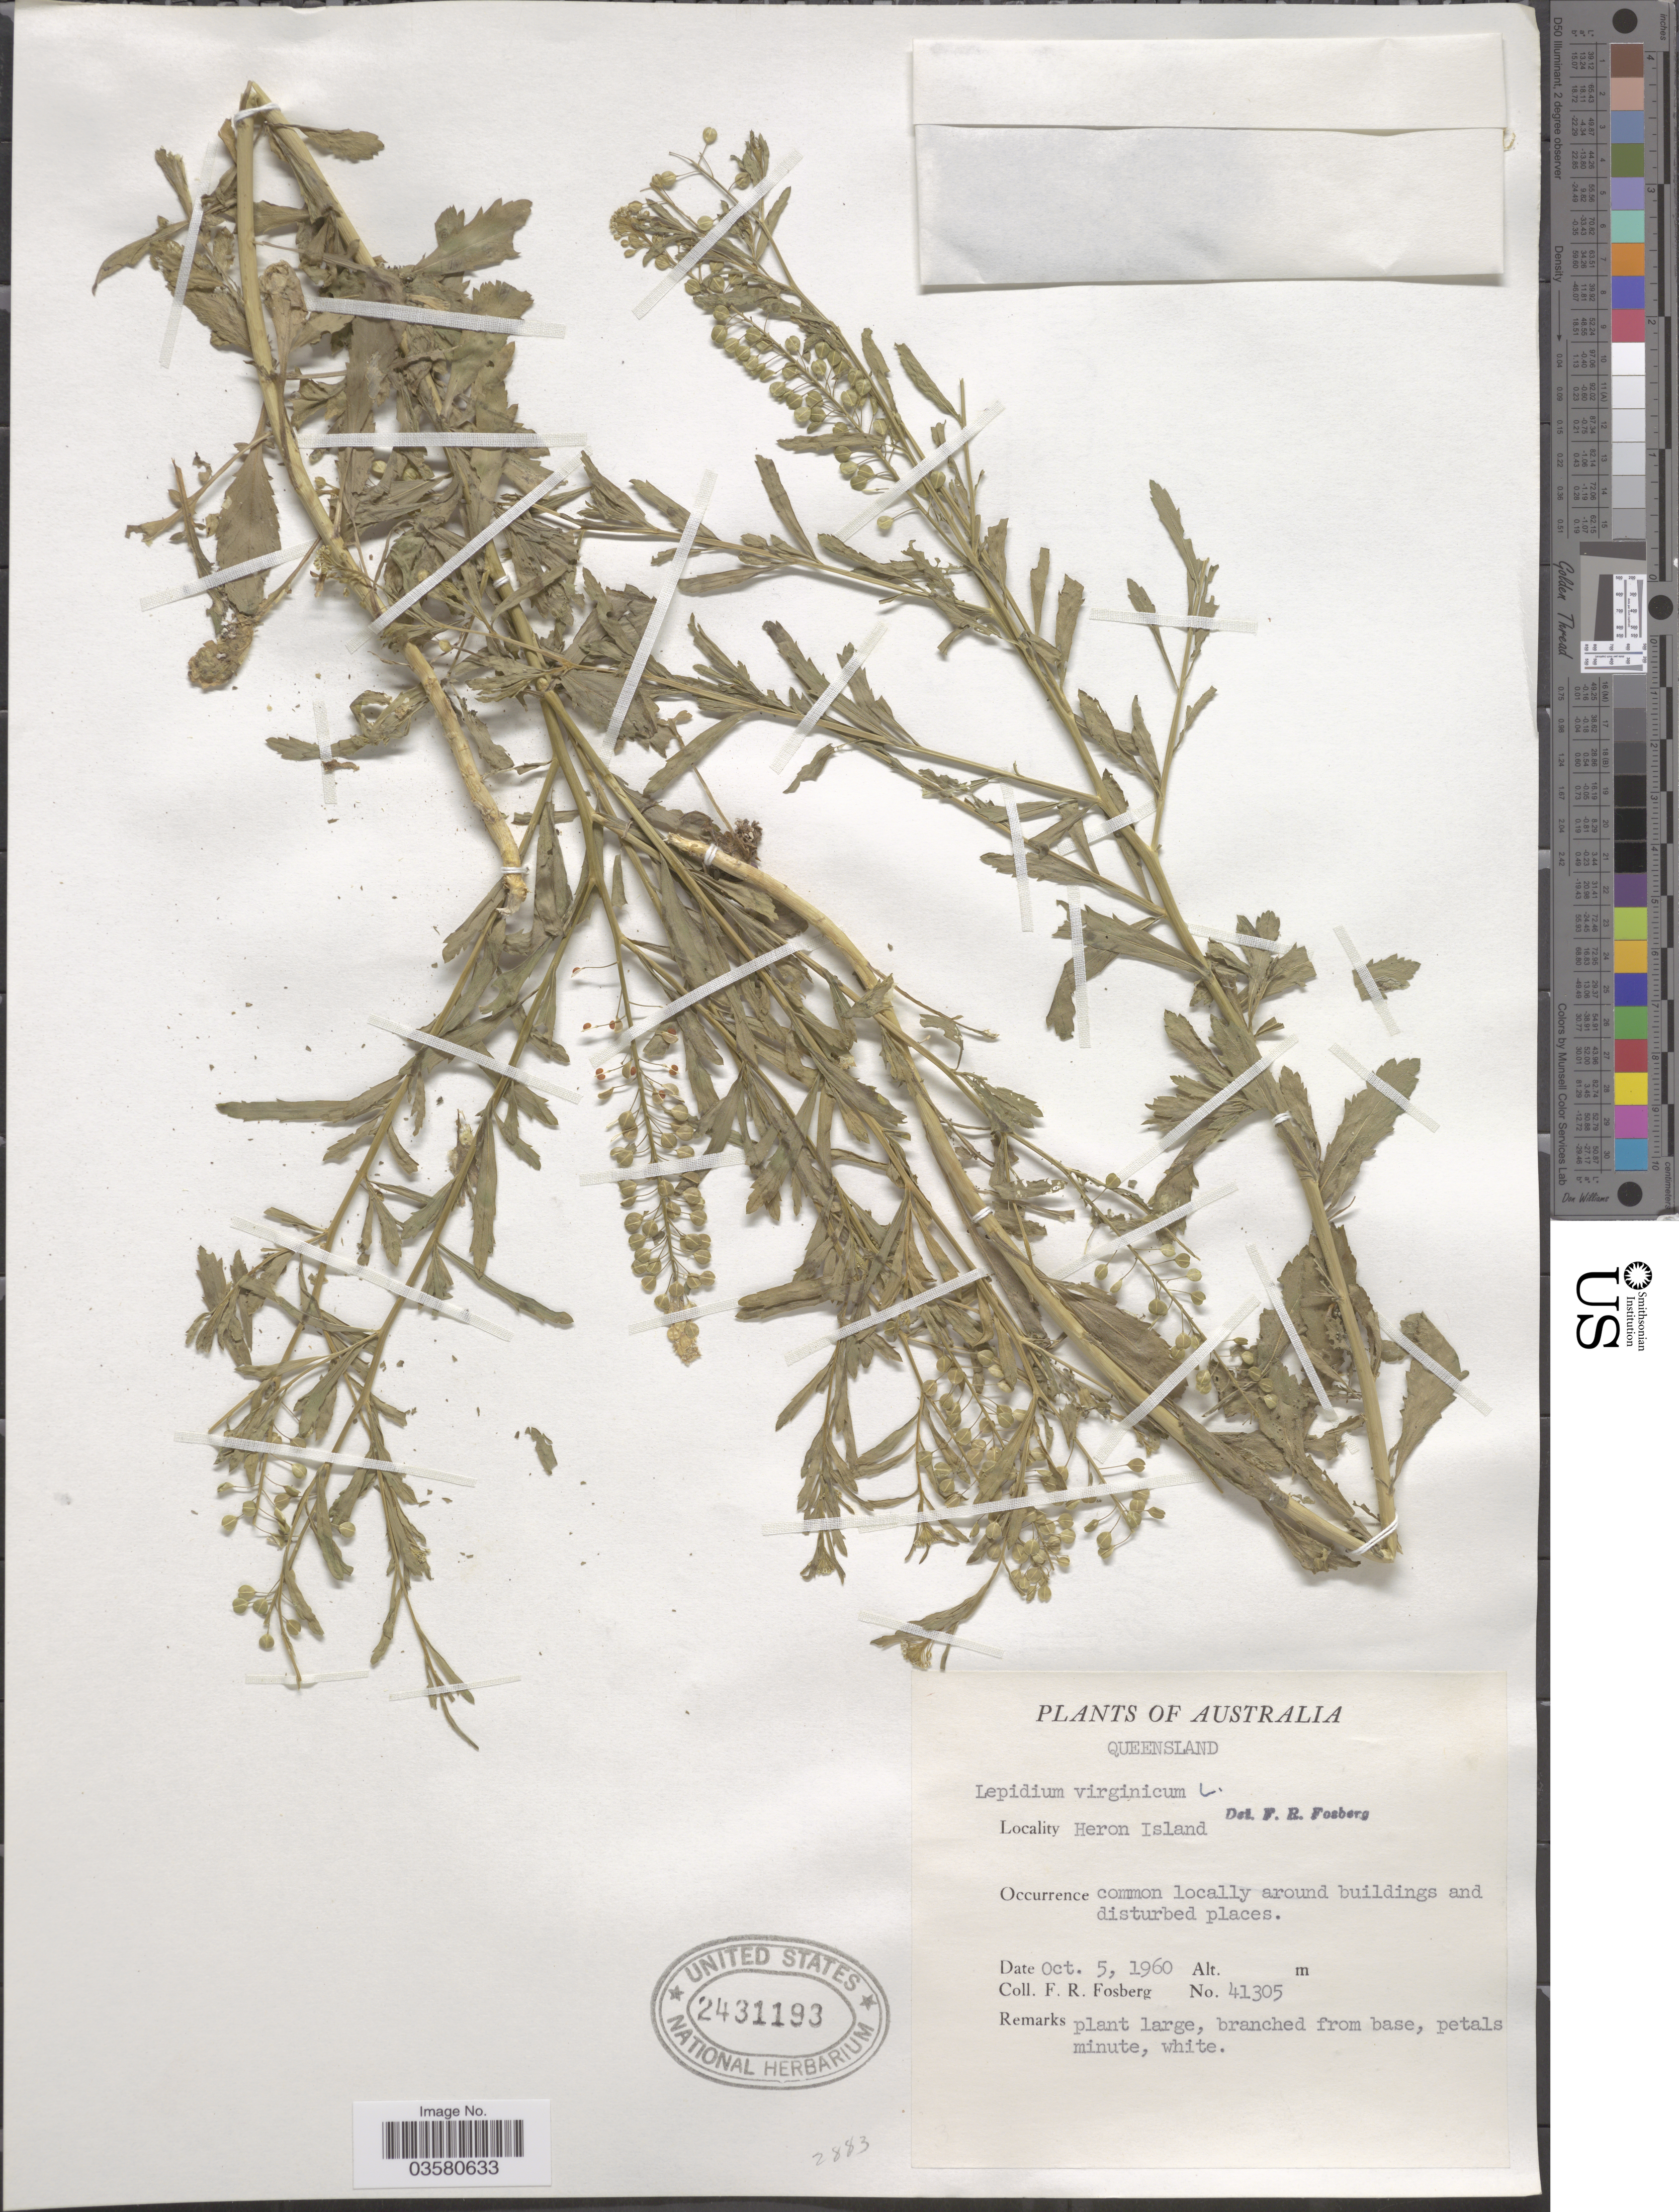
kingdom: Plantae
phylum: Tracheophyta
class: Magnoliopsida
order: Brassicales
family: Brassicaceae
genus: Lepidium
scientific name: Lepidium virginicum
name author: L.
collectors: F. R. Fosberg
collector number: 41305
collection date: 1960-10-05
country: Australia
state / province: Queensland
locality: Heron Island.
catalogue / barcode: US 2431193